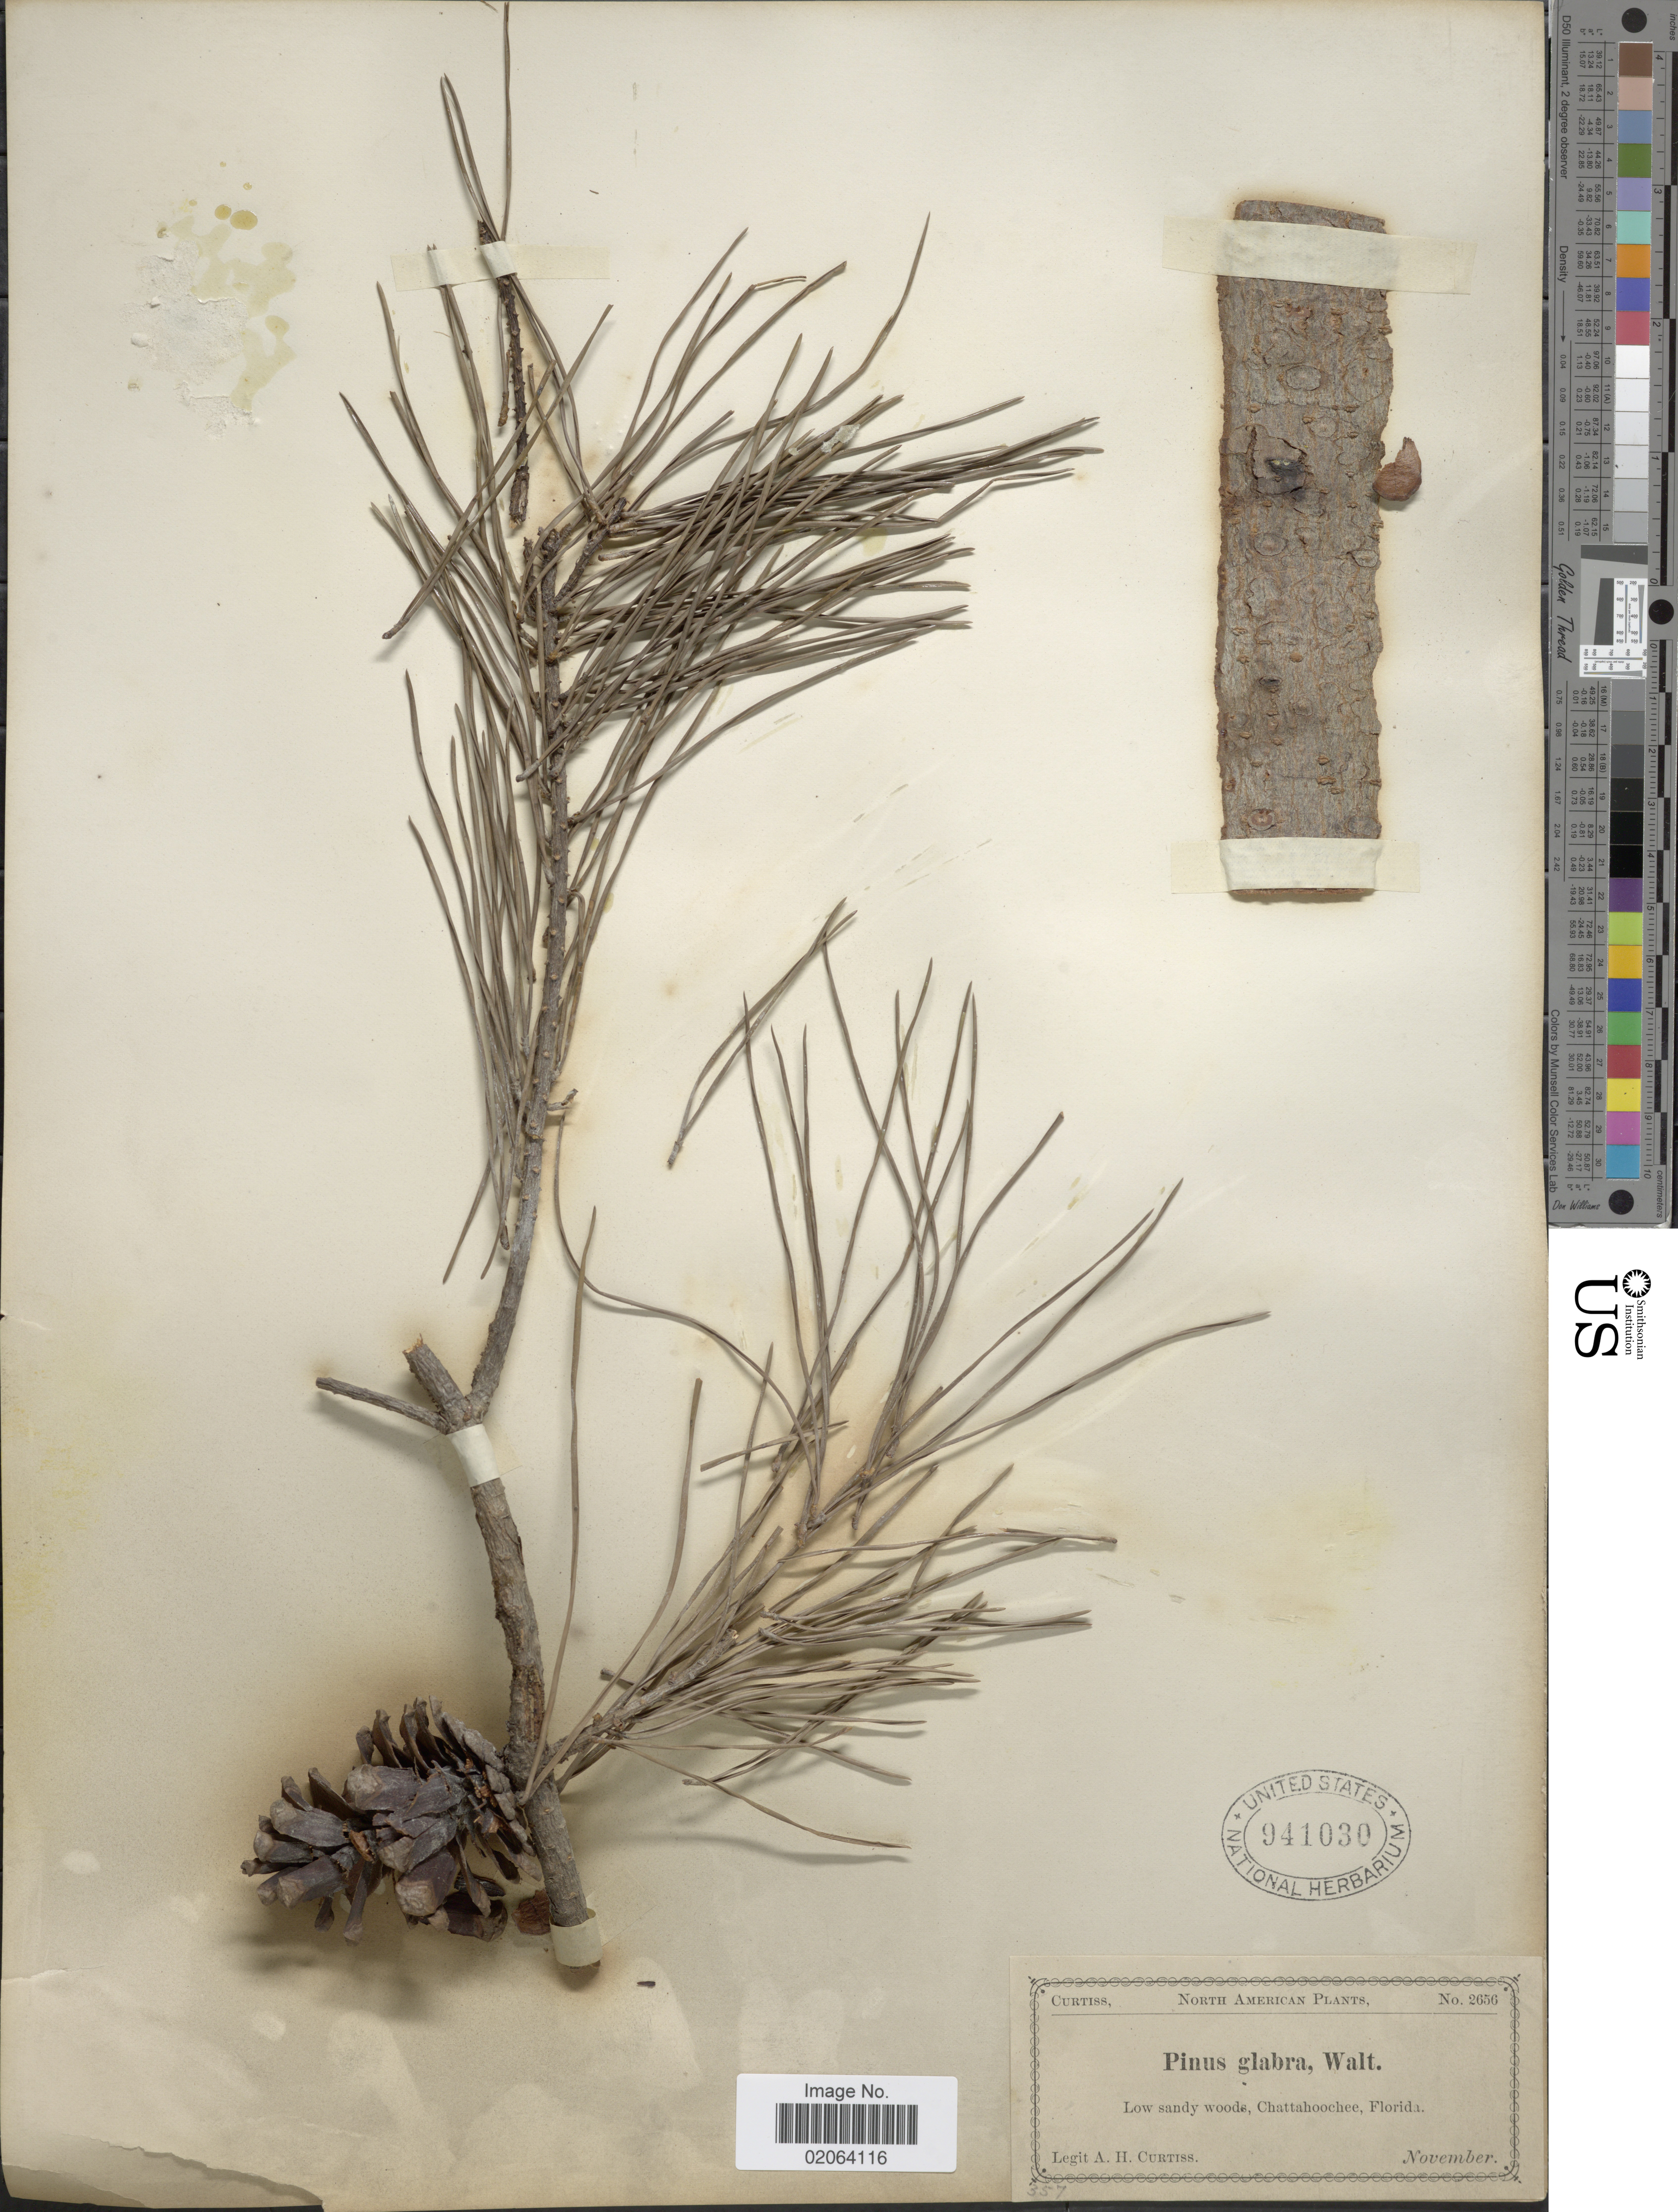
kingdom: Plantae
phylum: Tracheophyta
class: Pinopsida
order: Pinales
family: Pinaceae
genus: Pinus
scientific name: Pinus glabra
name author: Walter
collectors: A. H. Curtiss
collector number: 2656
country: United States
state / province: Florida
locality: Chattahoochee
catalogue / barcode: US 941030